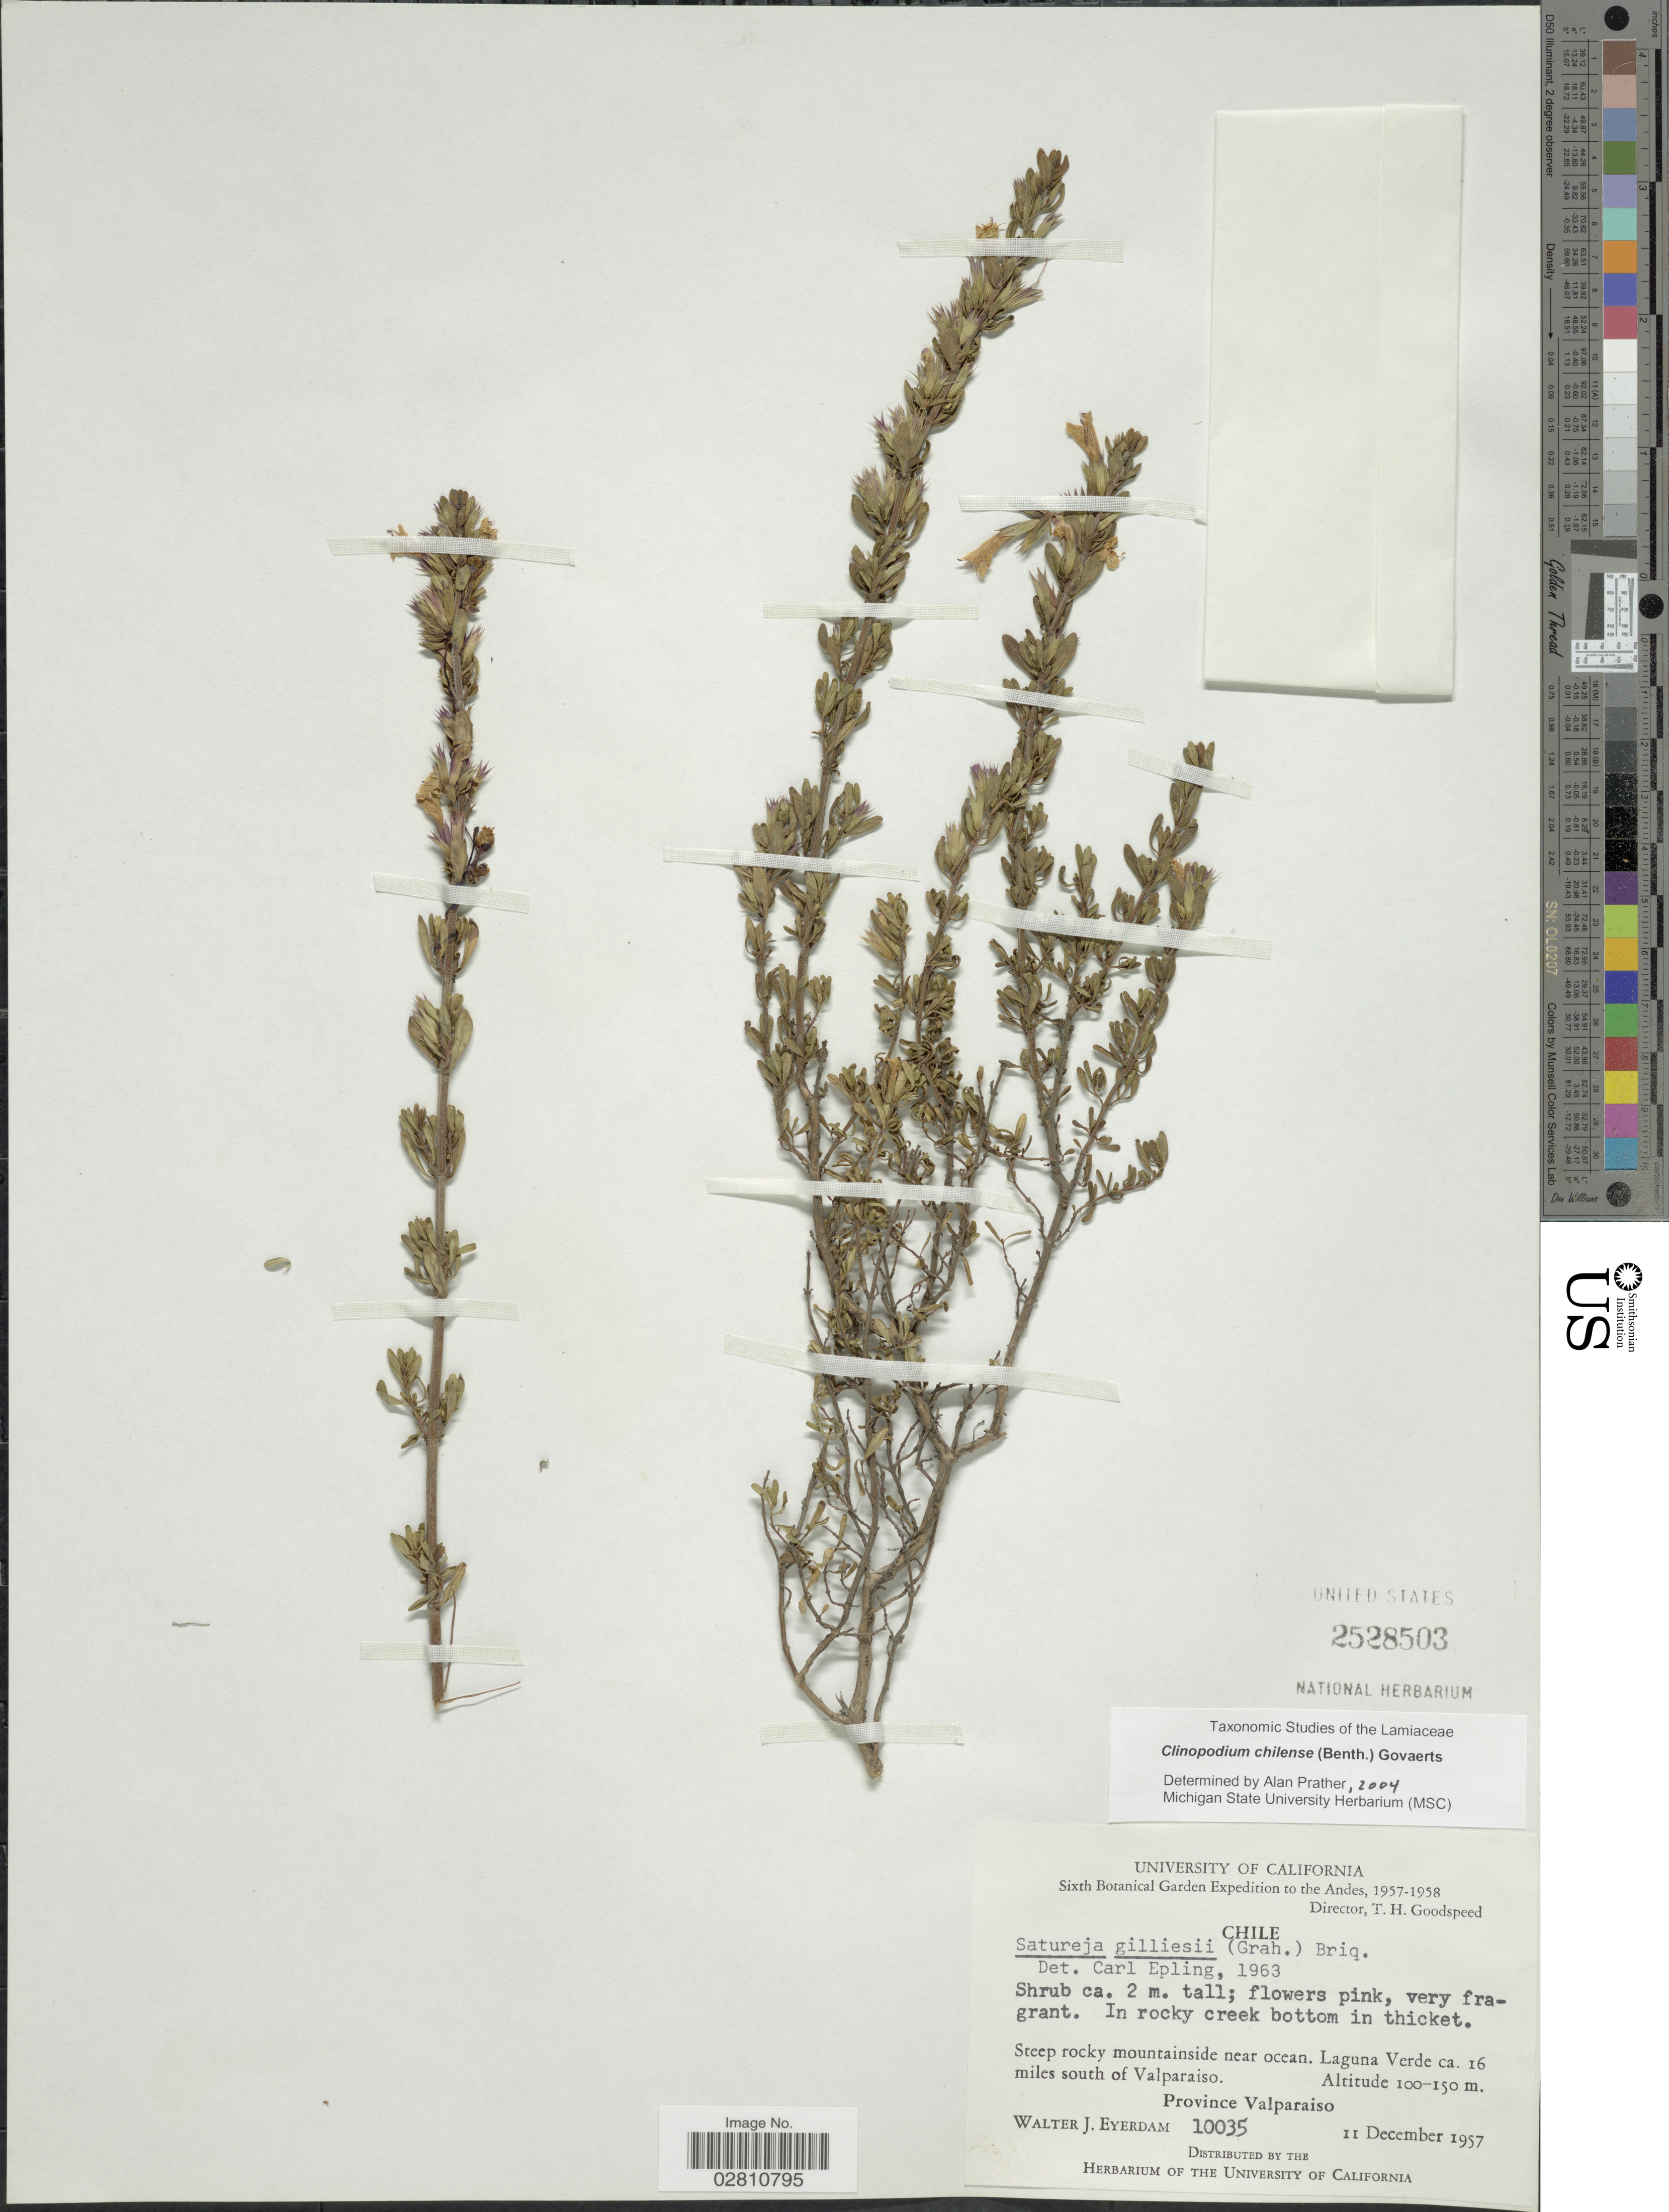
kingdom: Plantae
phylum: Tracheophyta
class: Magnoliopsida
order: Lamiales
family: Lamiaceae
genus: Clinopodium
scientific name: Clinopodium chilense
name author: (Benth.) Govaerts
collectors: W. J. Eyerdam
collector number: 10035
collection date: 1957-12-11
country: Chile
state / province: Valparaíso (V)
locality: The Andes, Steep rocky mountainside near ocean. Laguna Verde ca. 16 miles south of Valparaiso, Province Valparaiso.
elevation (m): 100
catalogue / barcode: US 2528503